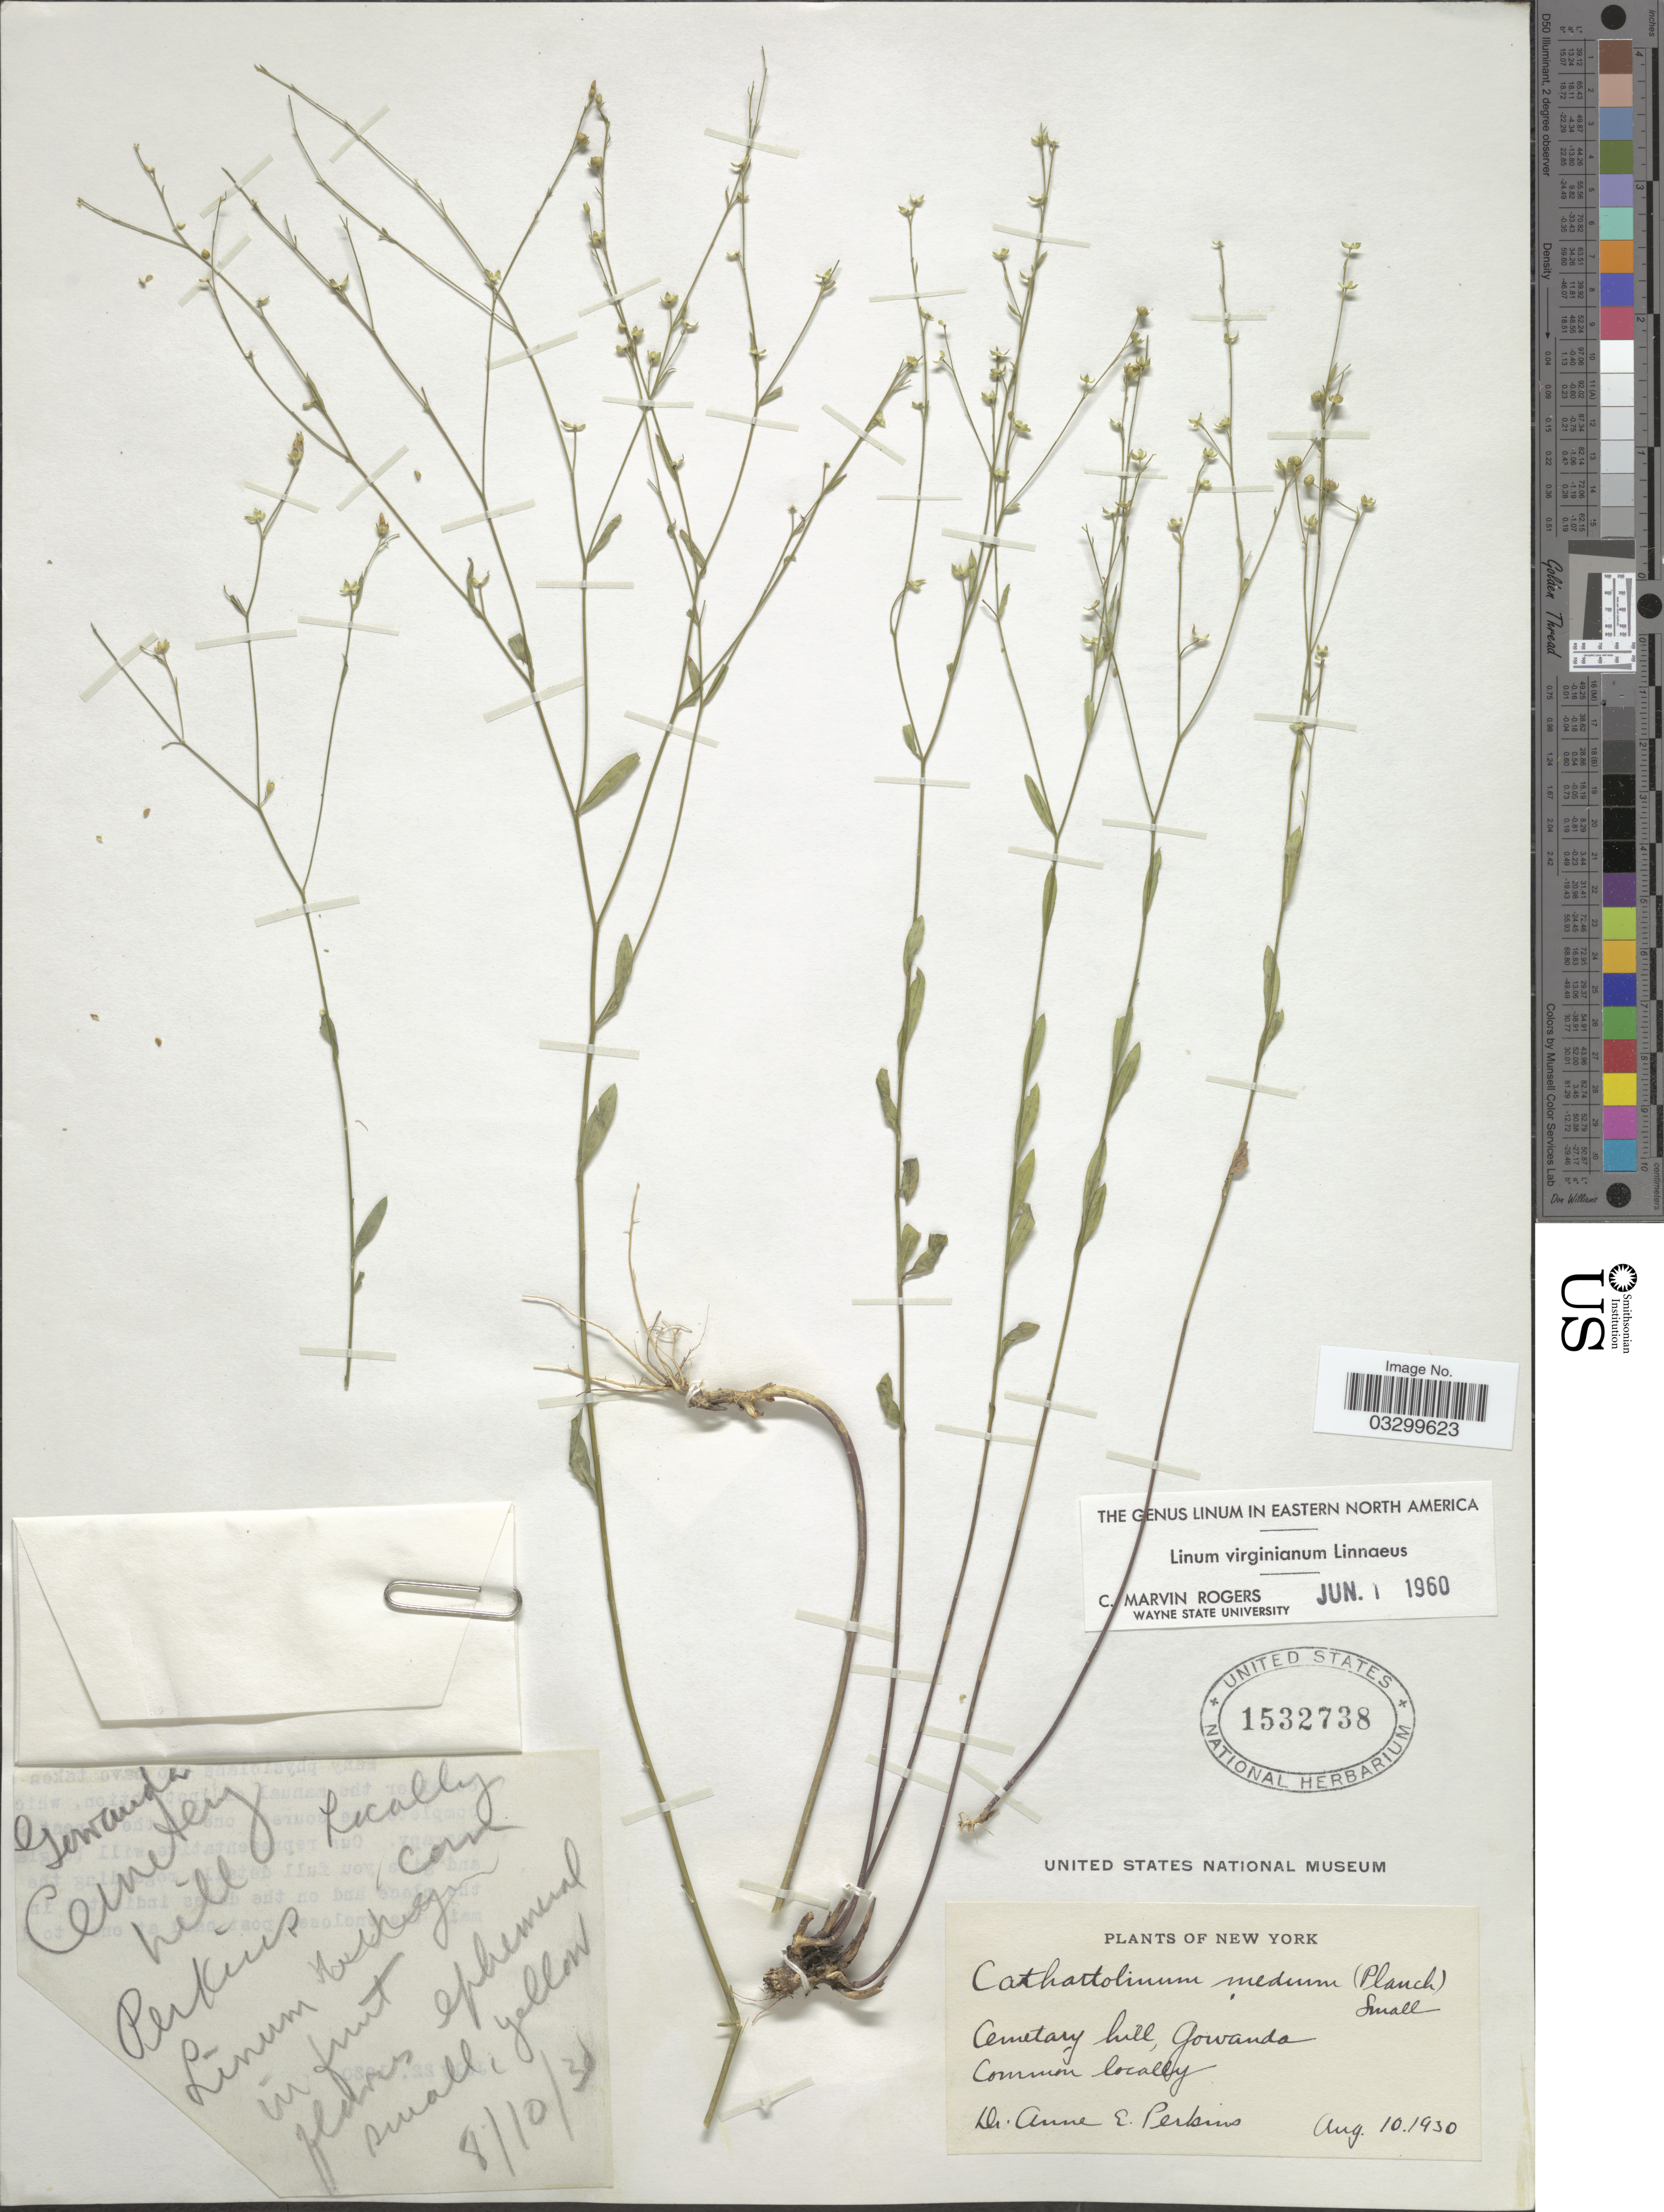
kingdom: Plantae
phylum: Tracheophyta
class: Magnoliopsida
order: Malpighiales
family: Linaceae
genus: Linum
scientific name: Linum virginianum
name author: L.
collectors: A. E. Perkins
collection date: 1930-08-10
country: United States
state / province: New York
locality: Cemetary hill, Gowanda.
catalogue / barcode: US 1532738